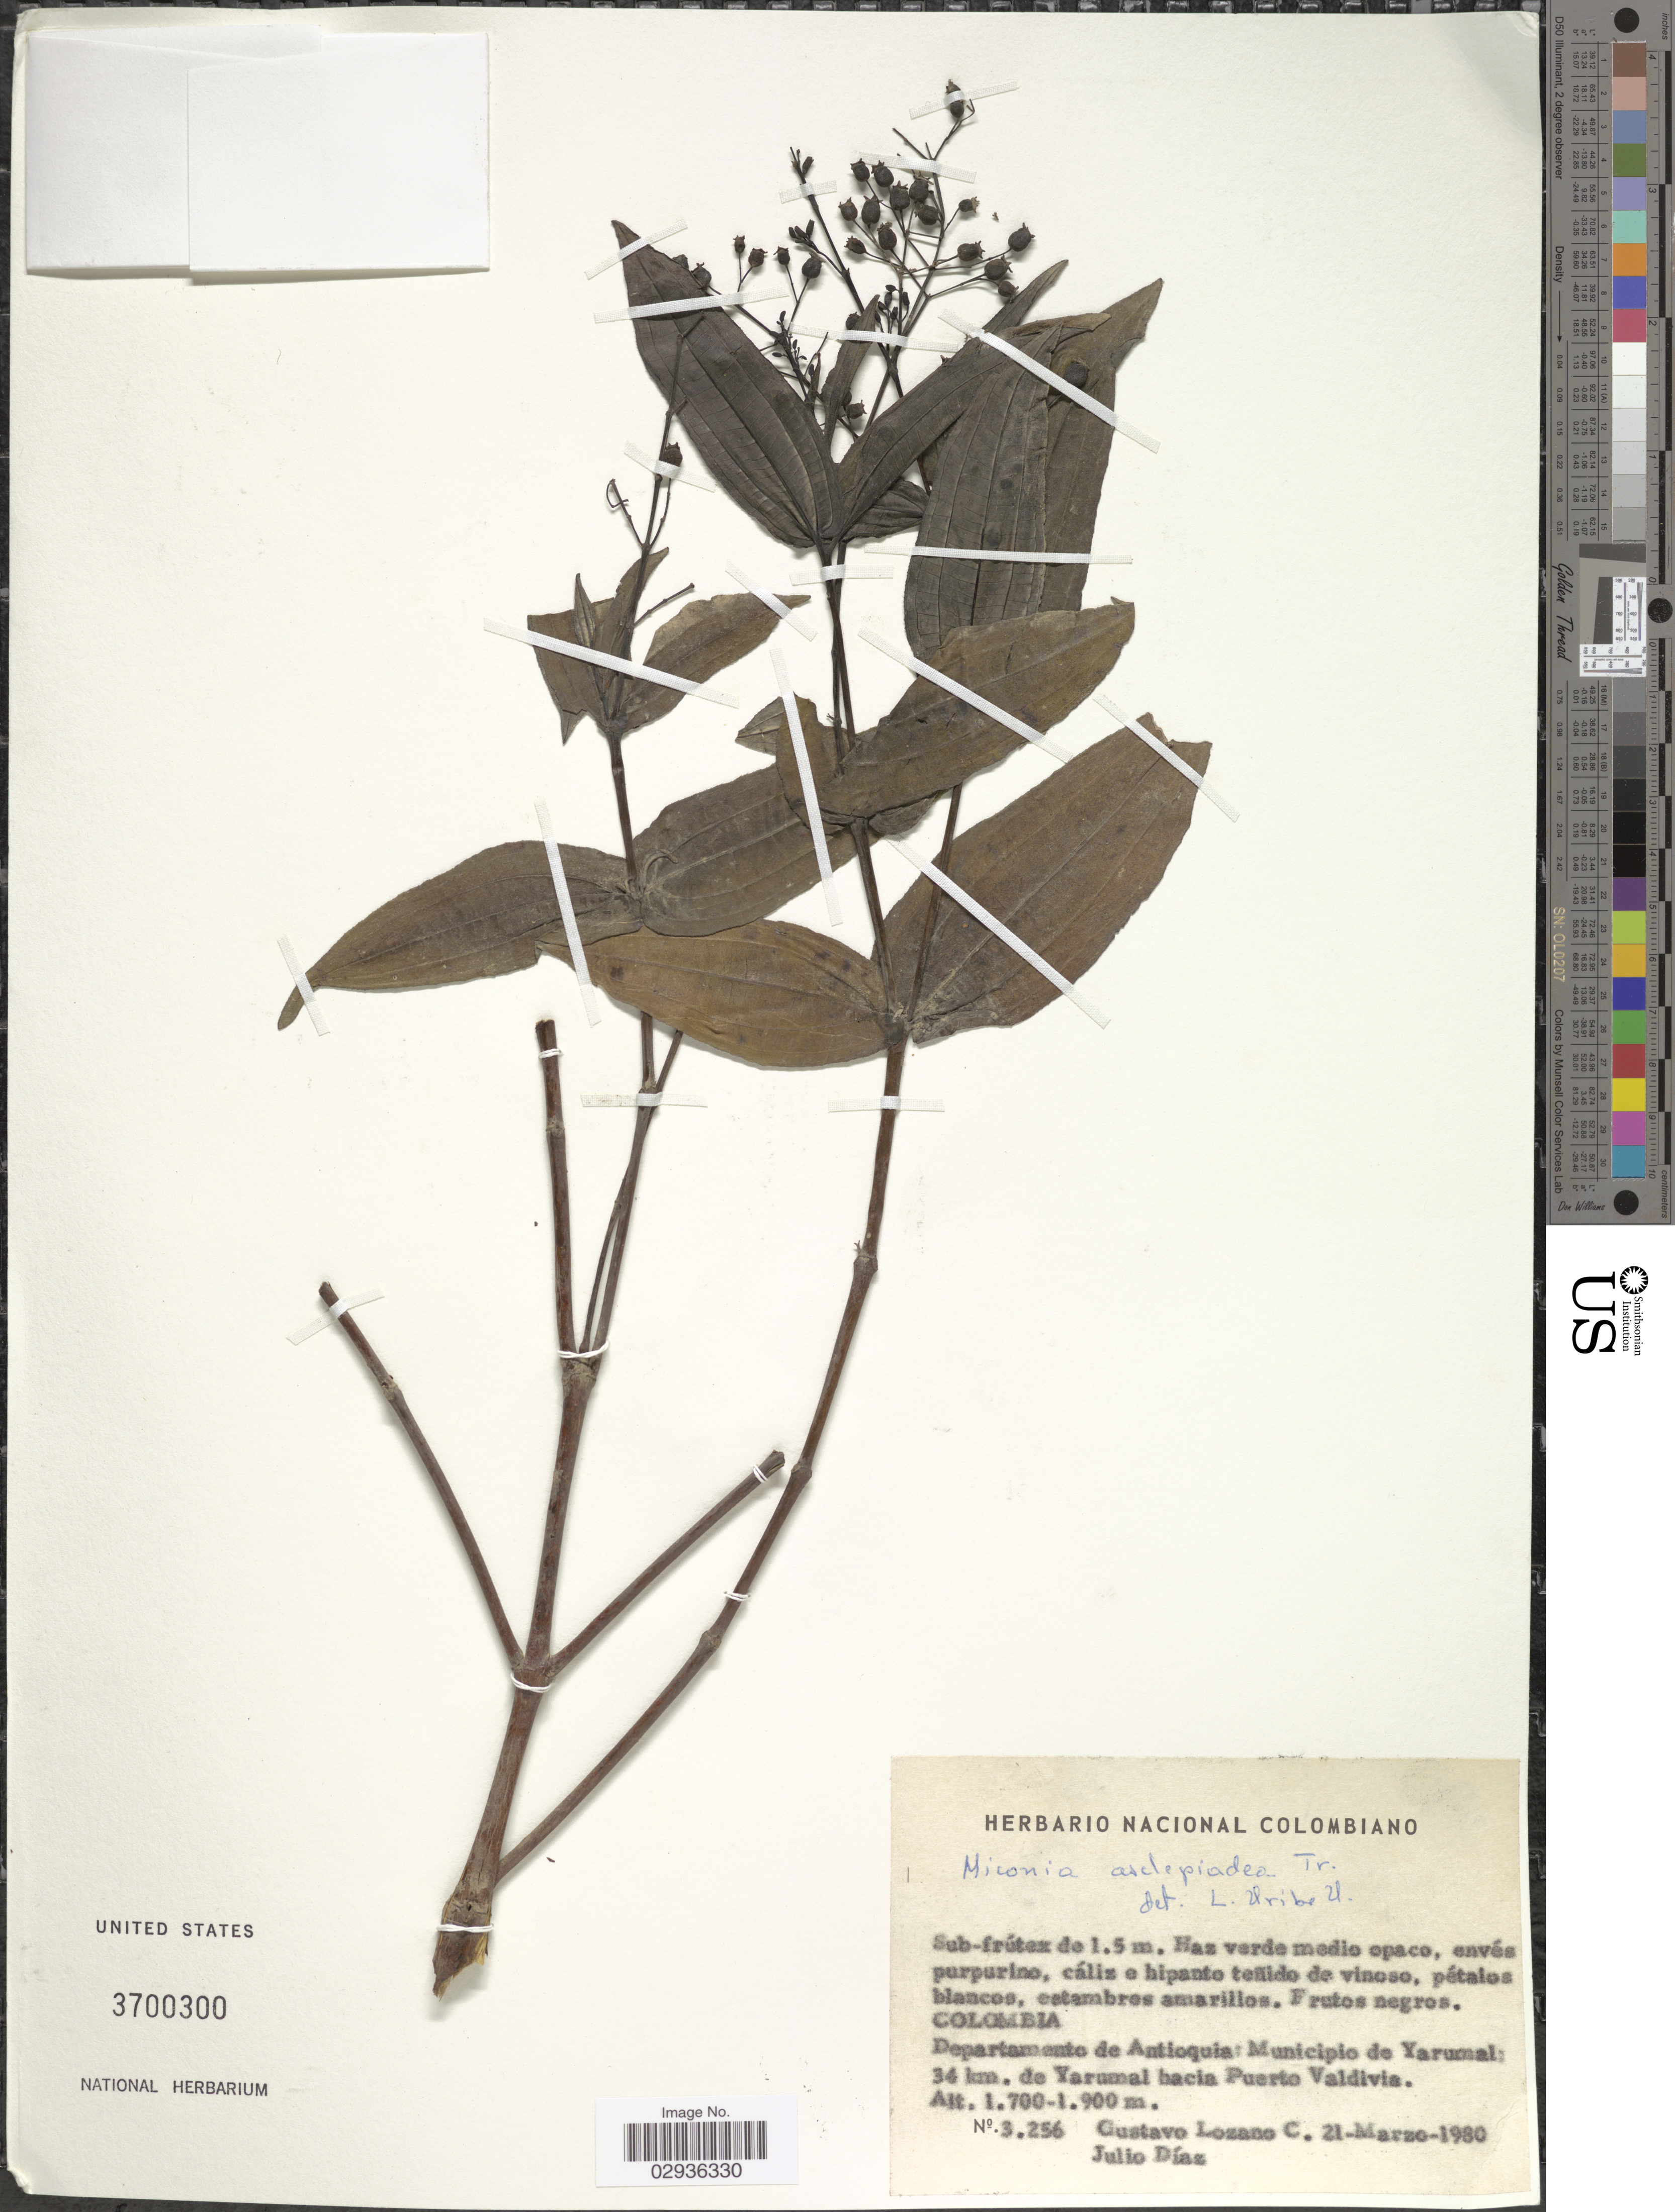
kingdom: Plantae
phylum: Tracheophyta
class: Magnoliopsida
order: Myrtales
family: Melastomataceae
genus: Miconia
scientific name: Miconia asclepiadea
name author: Triana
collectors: G. Lozano-Contreras & J. Diaz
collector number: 3256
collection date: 1980-03-21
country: Colombia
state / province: Antioquia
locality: Departamento de Antioquia: Municipio de Yarumal; 34 km. de Yarumal hacia Puerto Valdivia.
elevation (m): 1700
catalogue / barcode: US 3700300